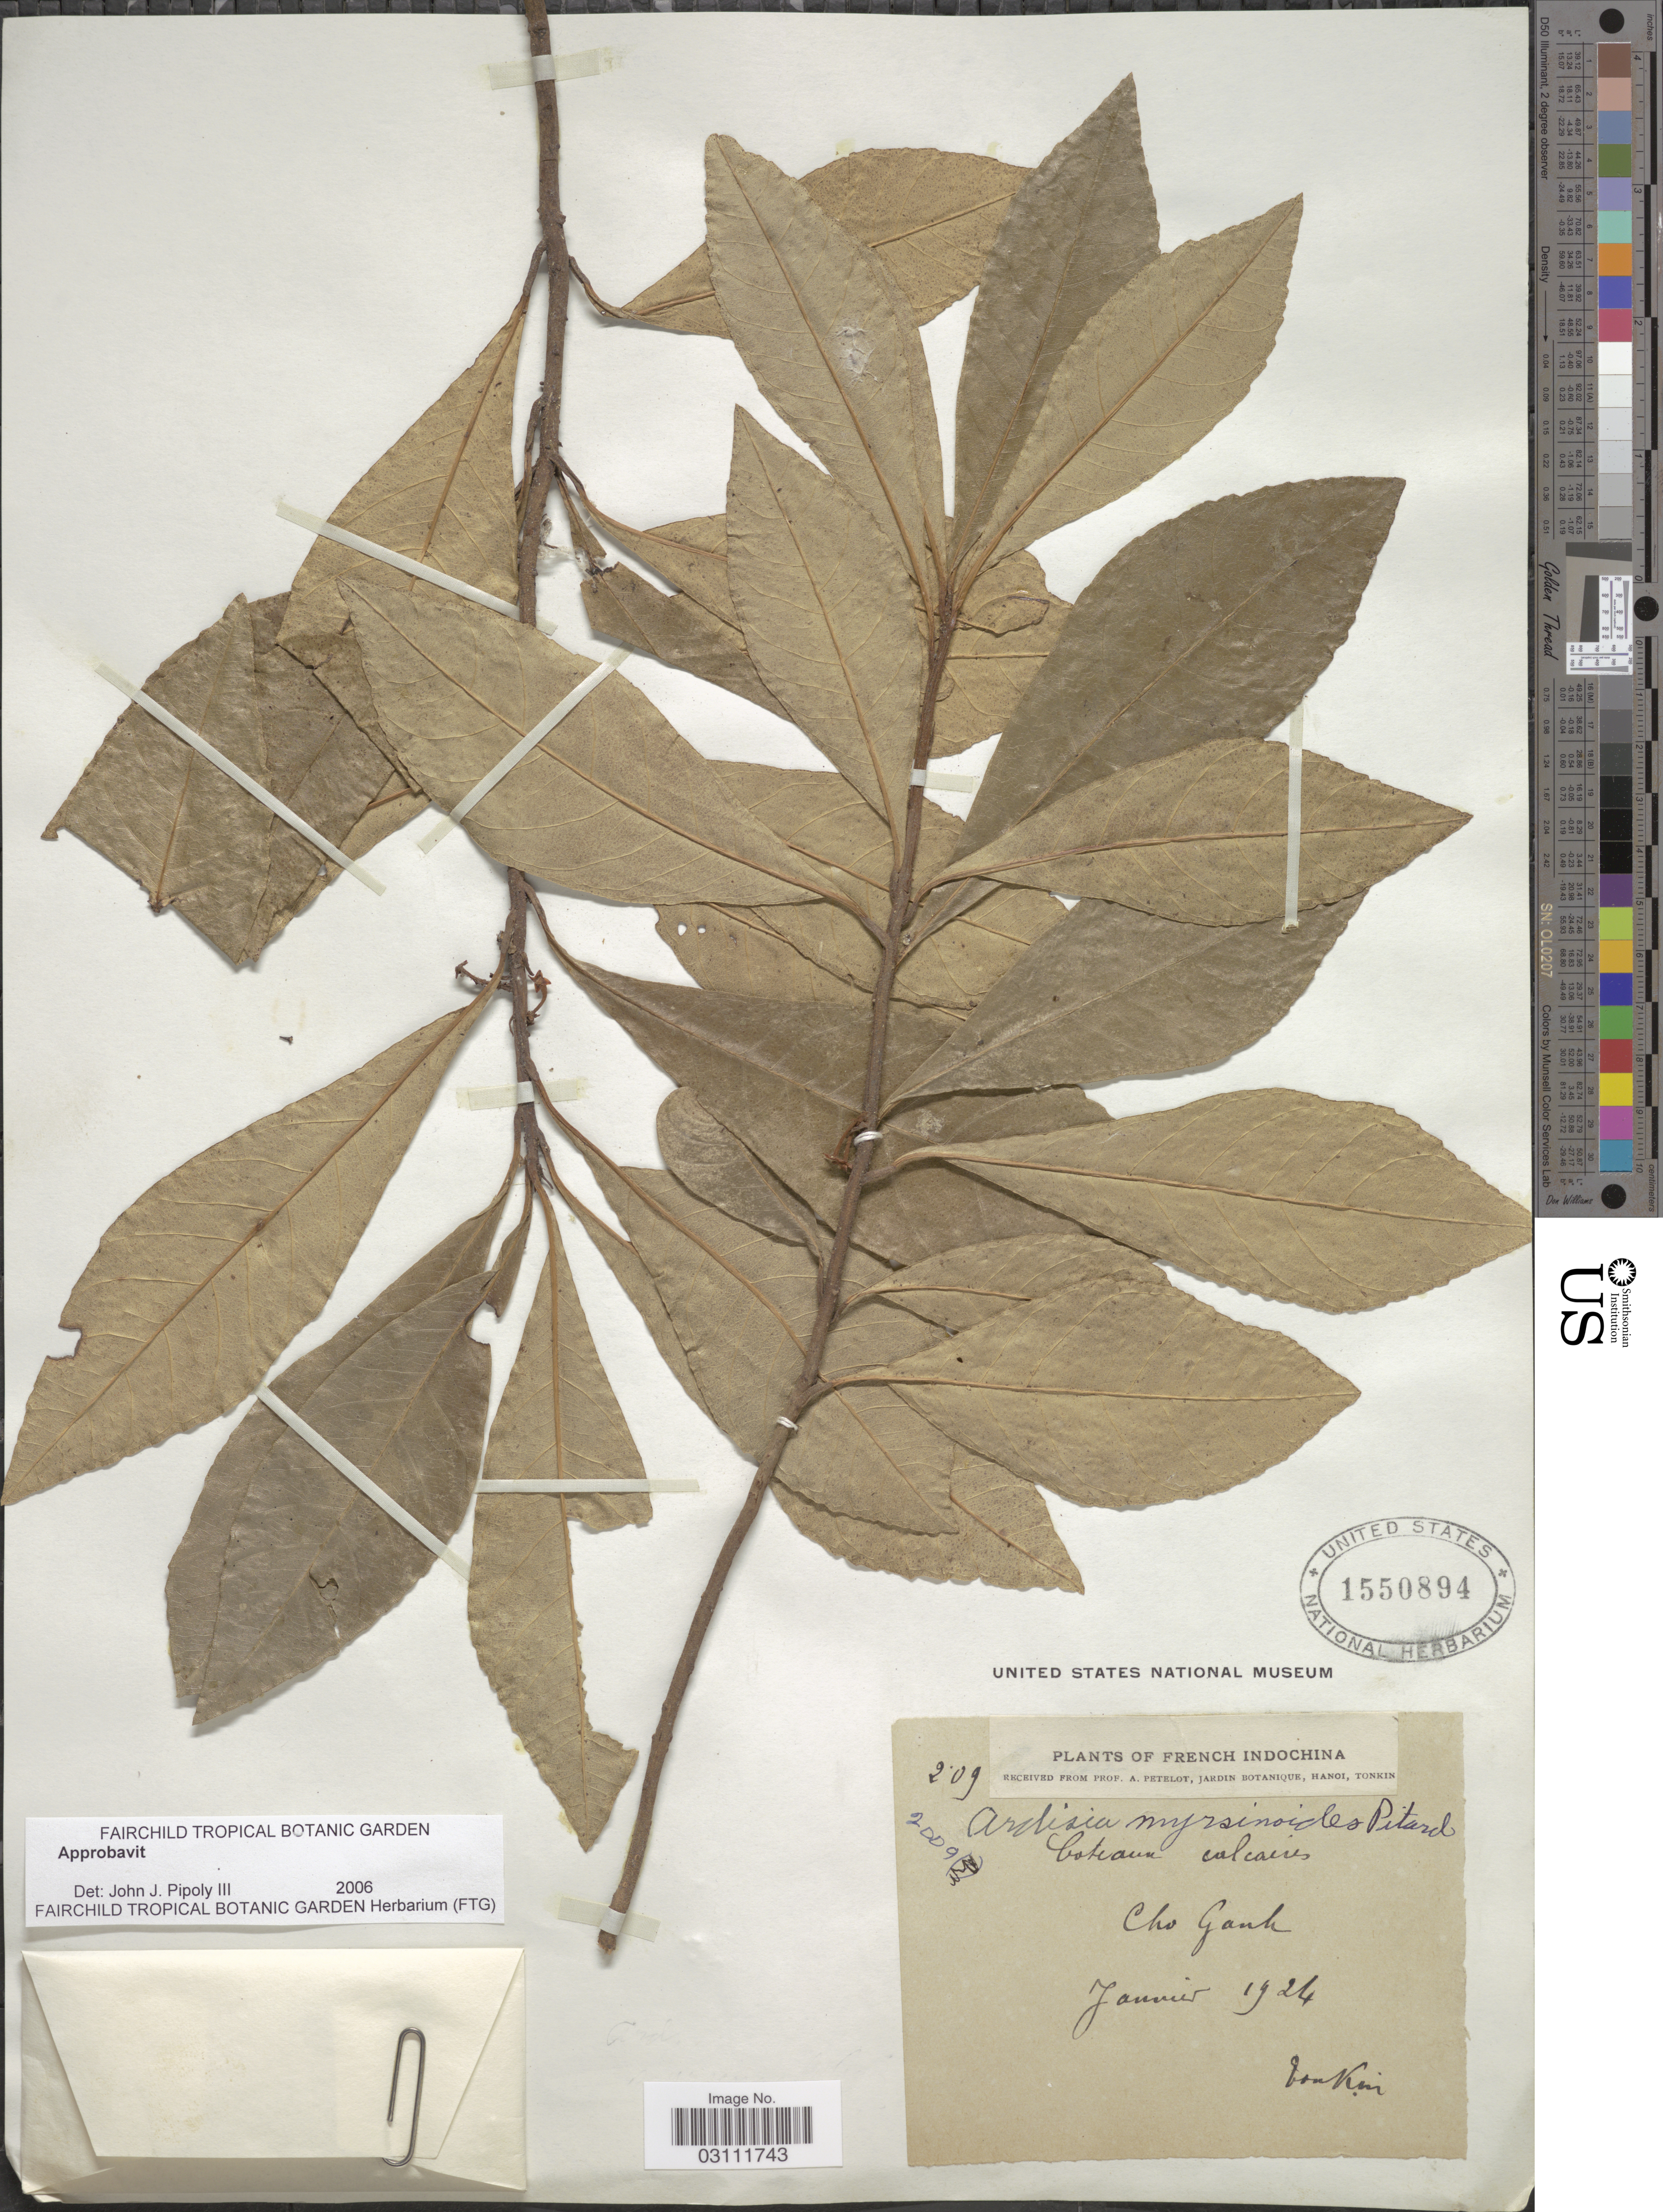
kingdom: Plantae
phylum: Tracheophyta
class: Magnoliopsida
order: Ericales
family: Primulaceae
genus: Ardisia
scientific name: Ardisia myrsinoides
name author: Pit.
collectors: A. Petelot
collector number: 209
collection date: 1924-01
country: Vietnam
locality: French Indochina, Cho Ganh.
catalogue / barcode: US 1550894